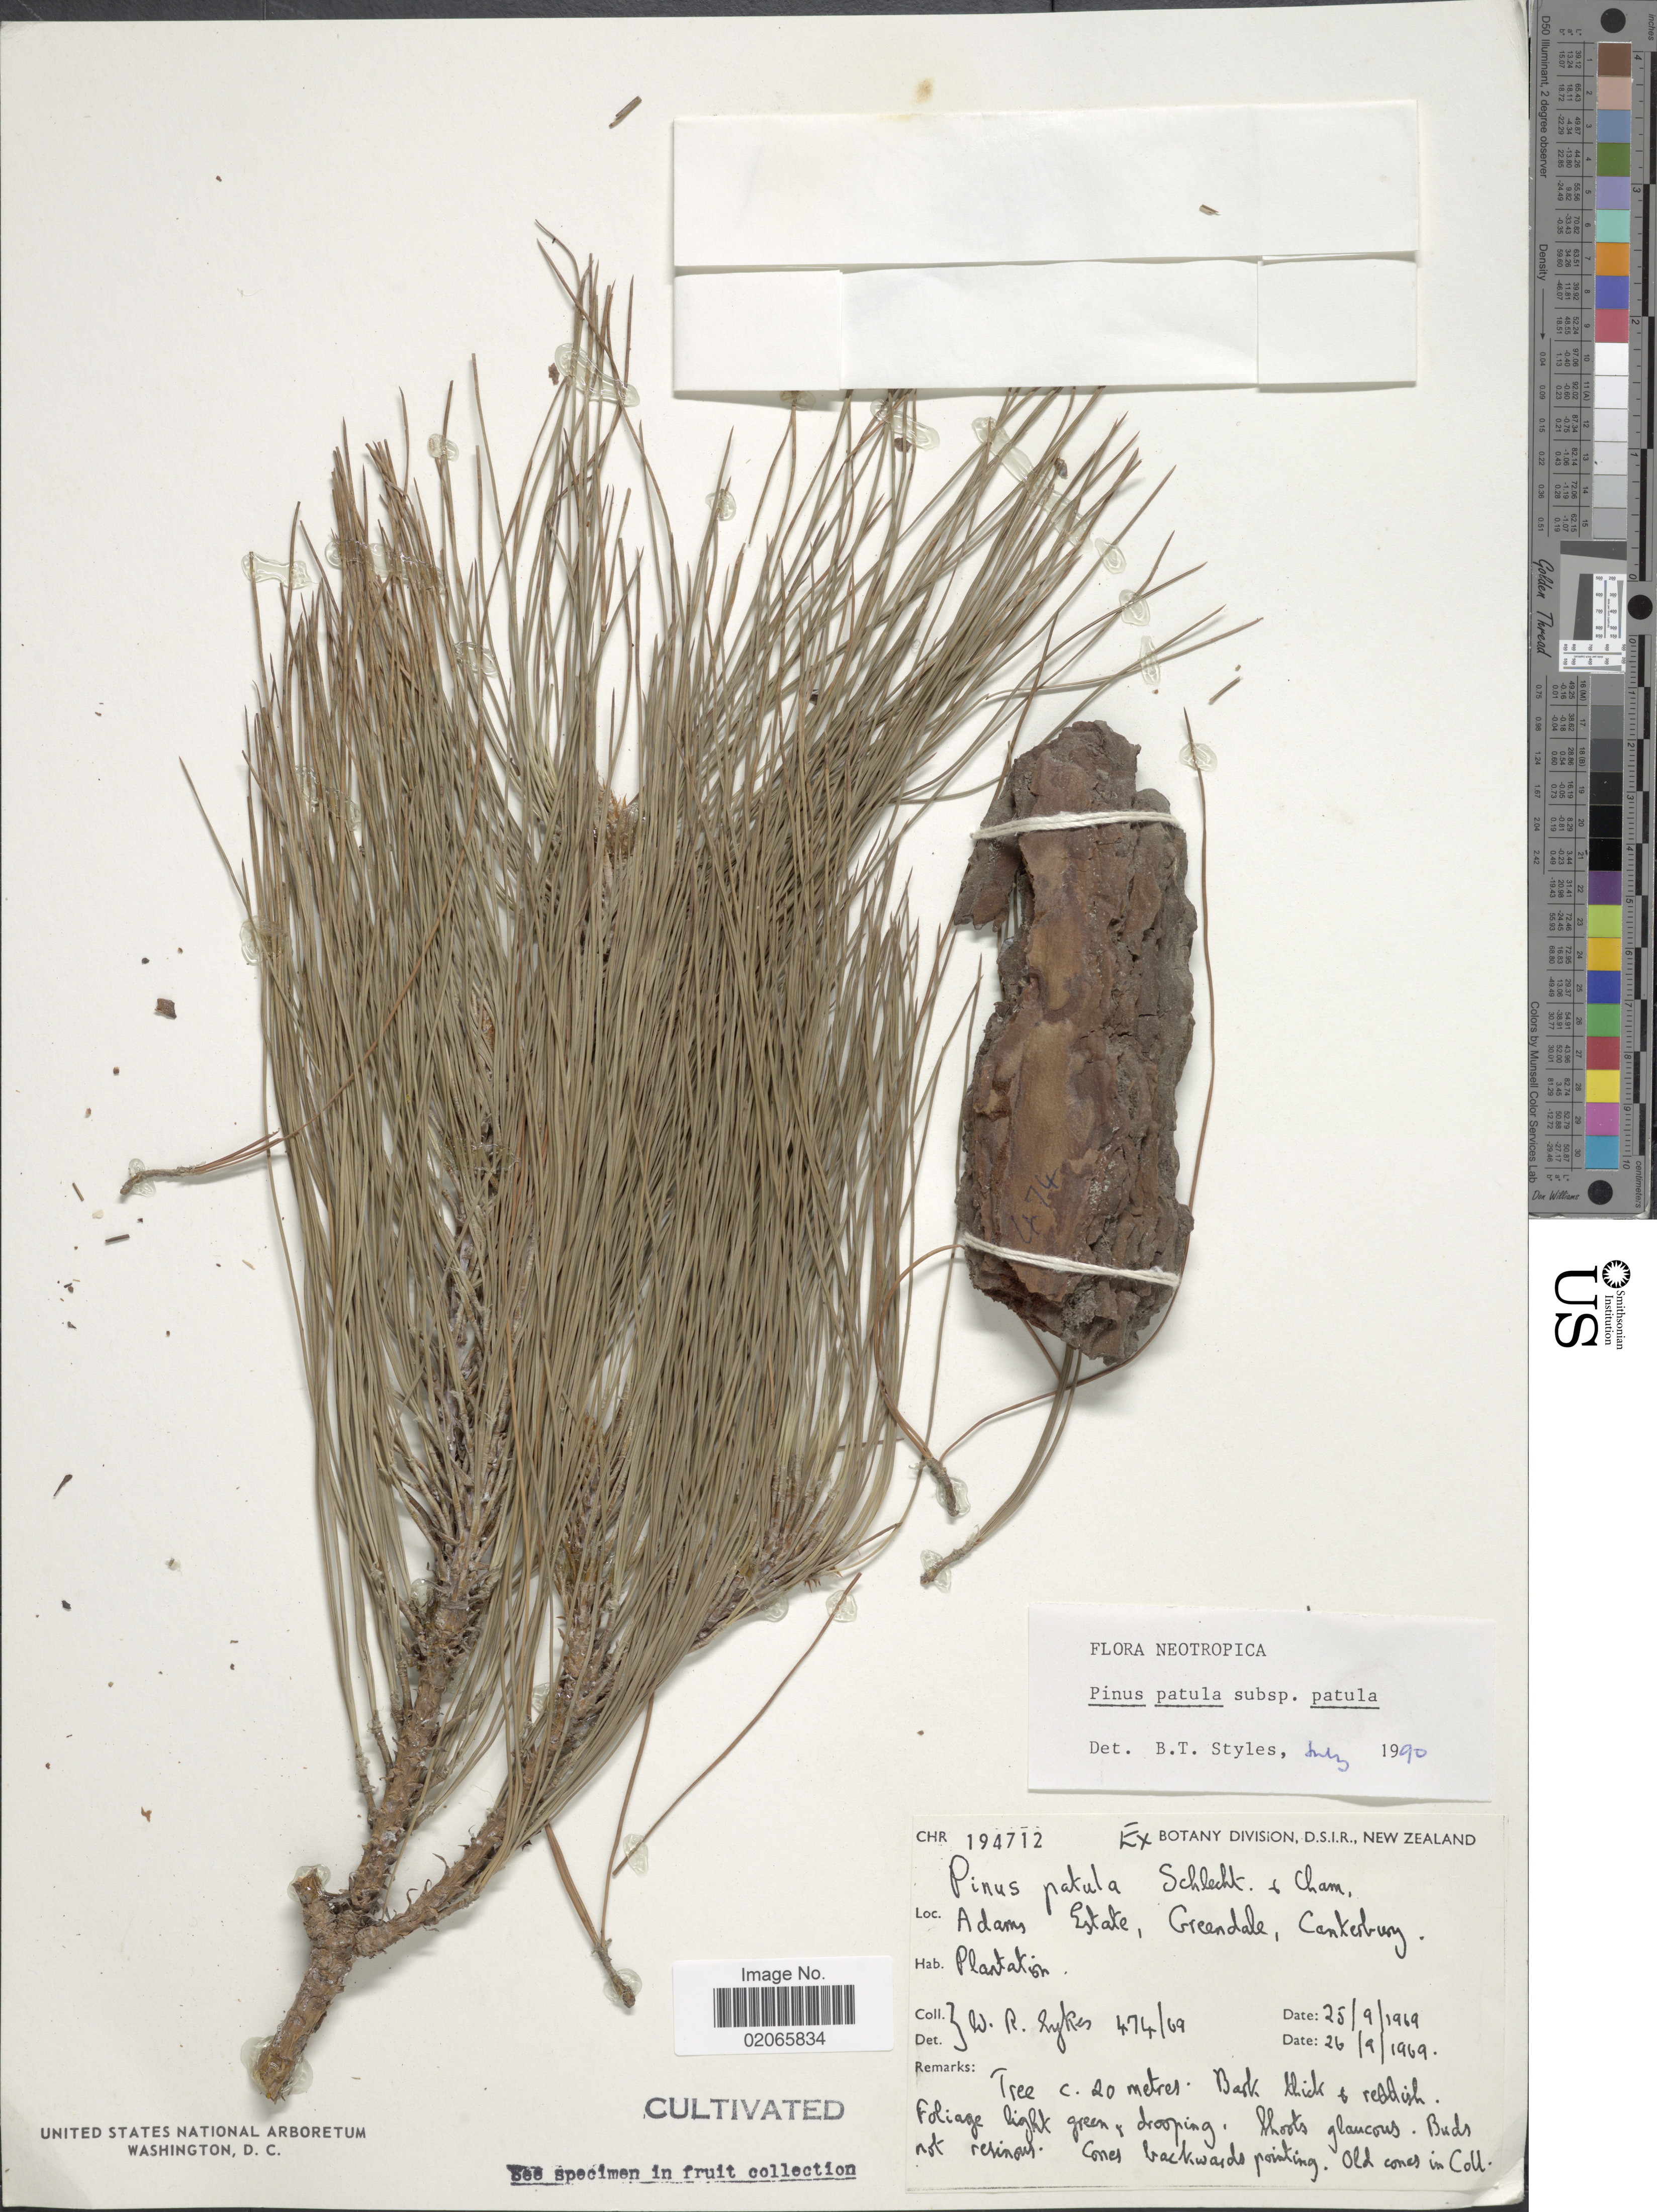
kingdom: Plantae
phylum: Tracheophyta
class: Pinopsida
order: Pinales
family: Pinaceae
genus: Pinus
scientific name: Pinus patula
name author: Schltdl. & Cham.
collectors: W. R. Sykes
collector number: CHR194712/474/69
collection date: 1969-09-25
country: New Zealand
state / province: Canterbury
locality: Adams Estate, Greendale, Canterbury.